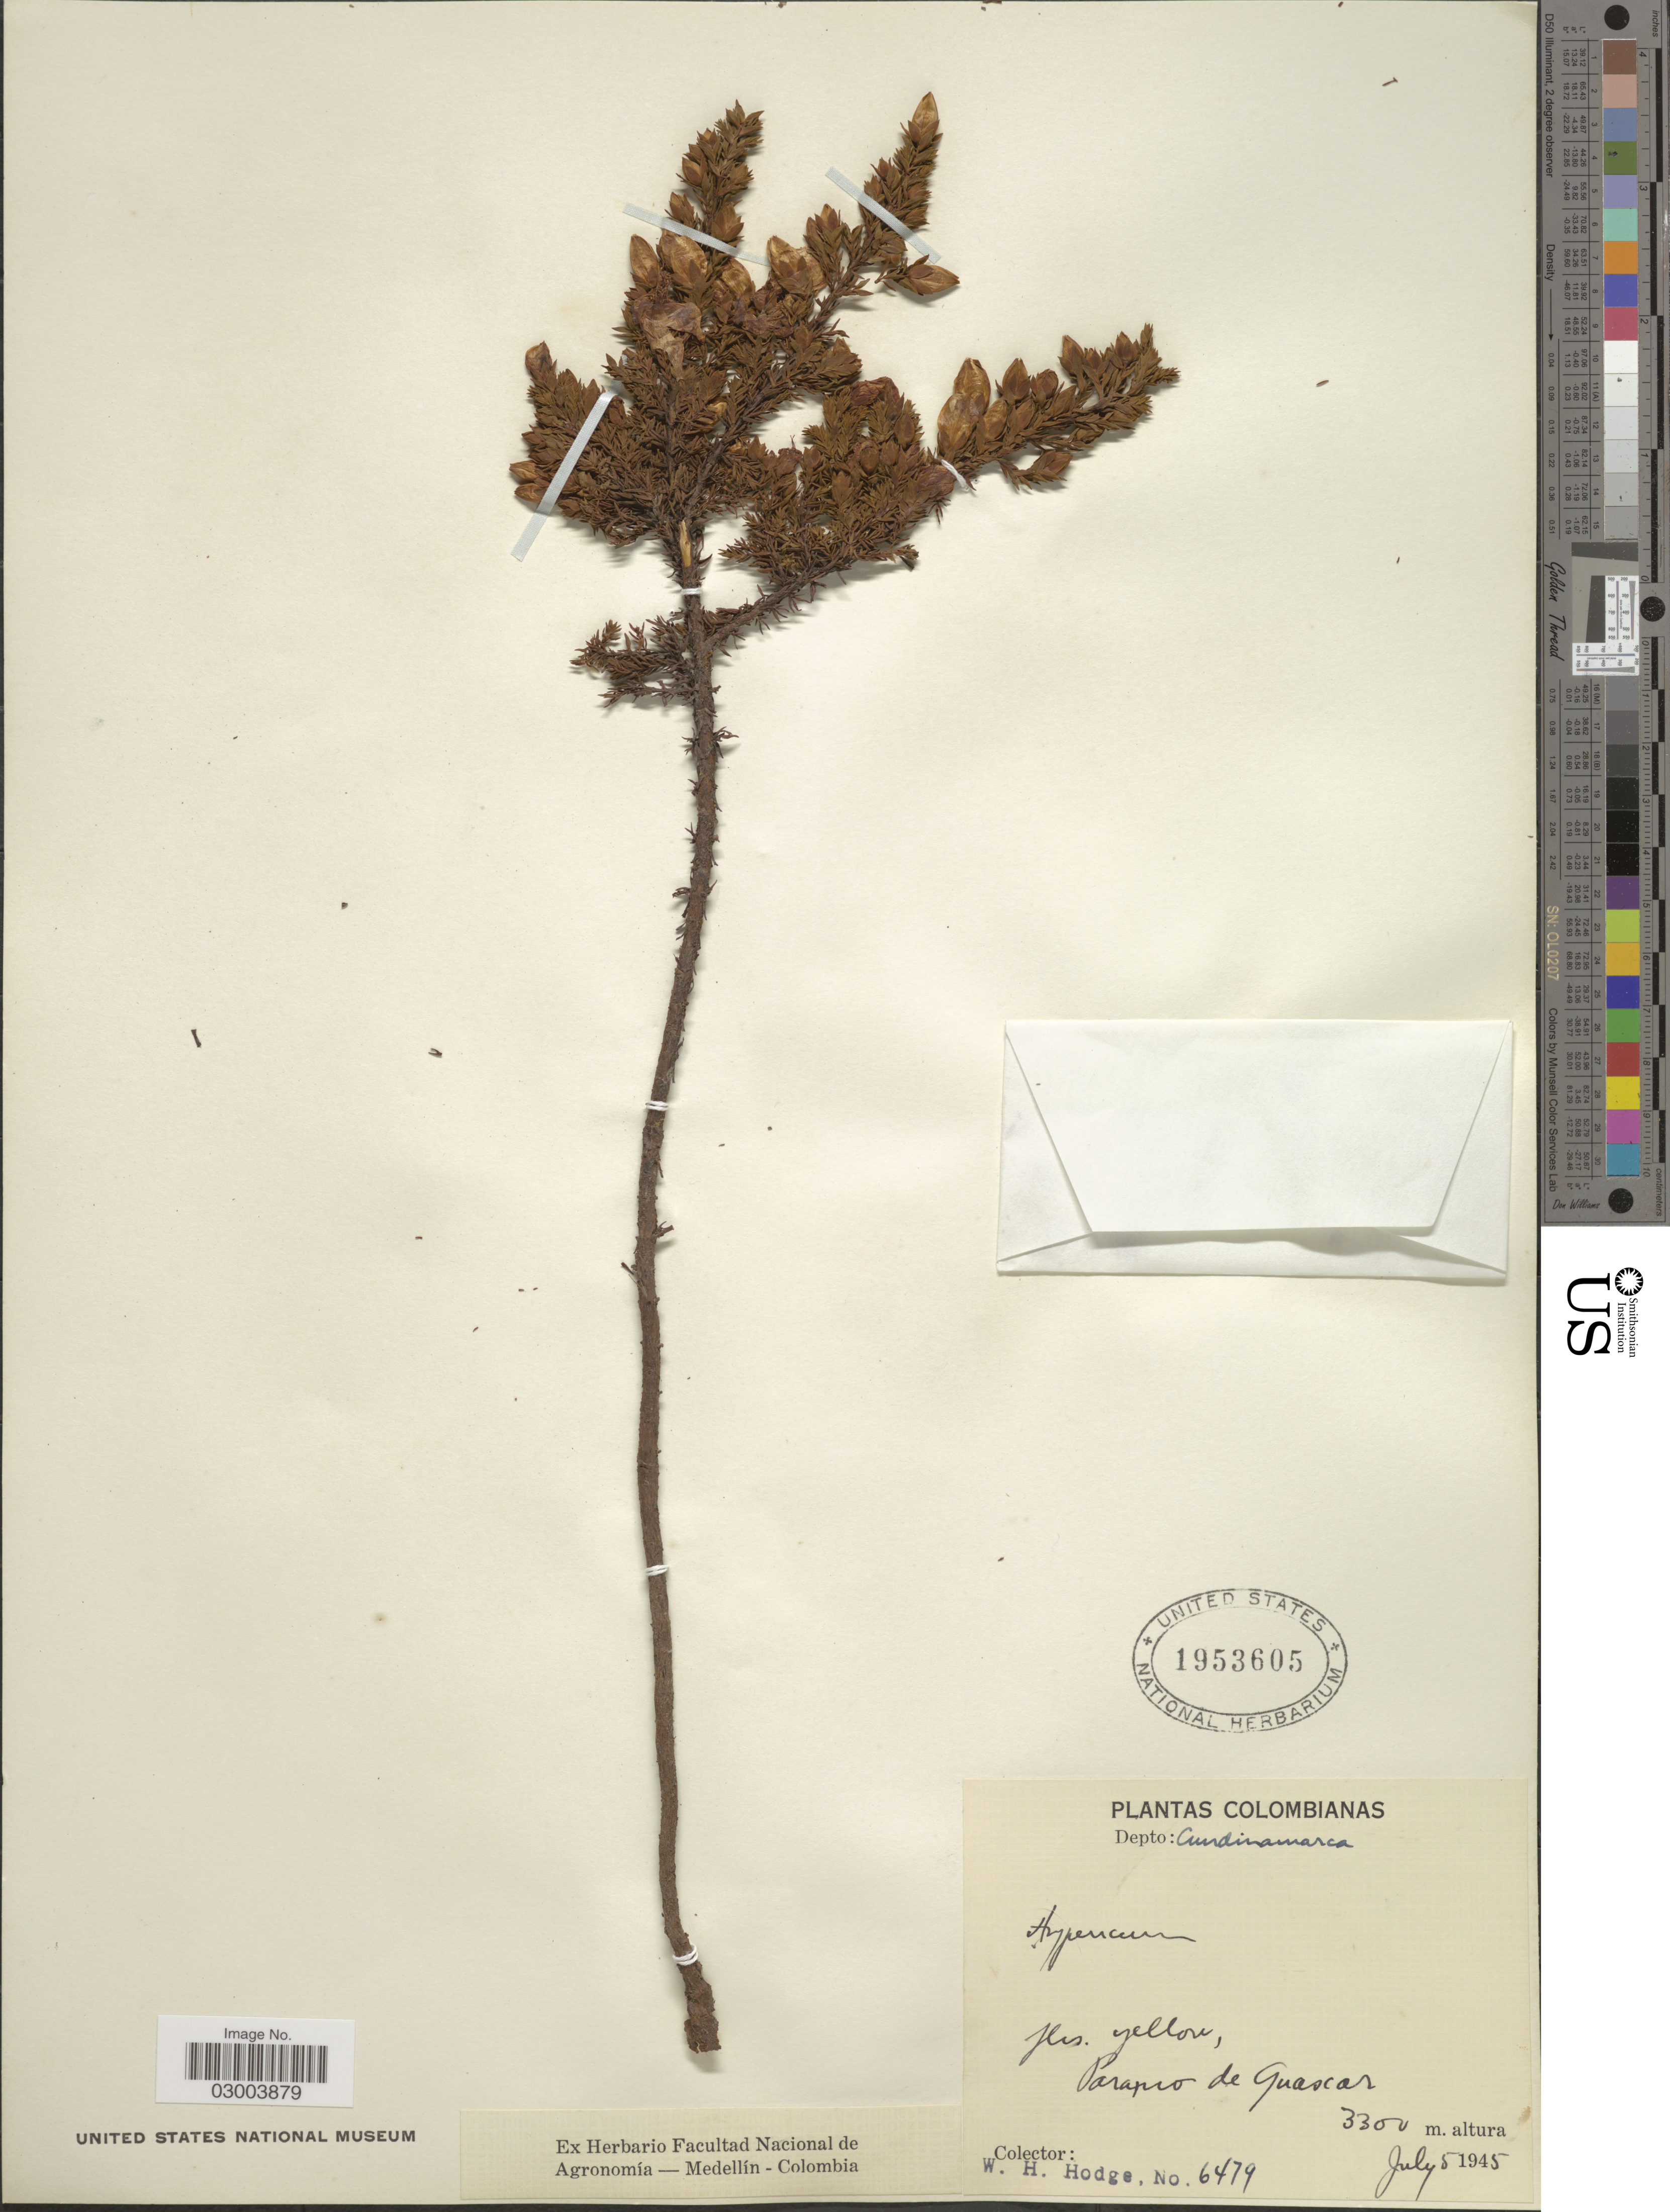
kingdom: Plantae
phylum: Tracheophyta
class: Magnoliopsida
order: Malpighiales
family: Hypericaceae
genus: Hypericum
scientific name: Hypericum thuyoides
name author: Kunth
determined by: Strong, Mark T., (BOT), Smithsonian Institution - National Museum of Natural History (UNITED STATES)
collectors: W. Hodge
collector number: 6479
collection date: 1945-07-05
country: Colombia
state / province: Cundinamarca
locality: Depto. Cundinamarca, Paramo de Guascas.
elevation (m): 3300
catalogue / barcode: US 1953605